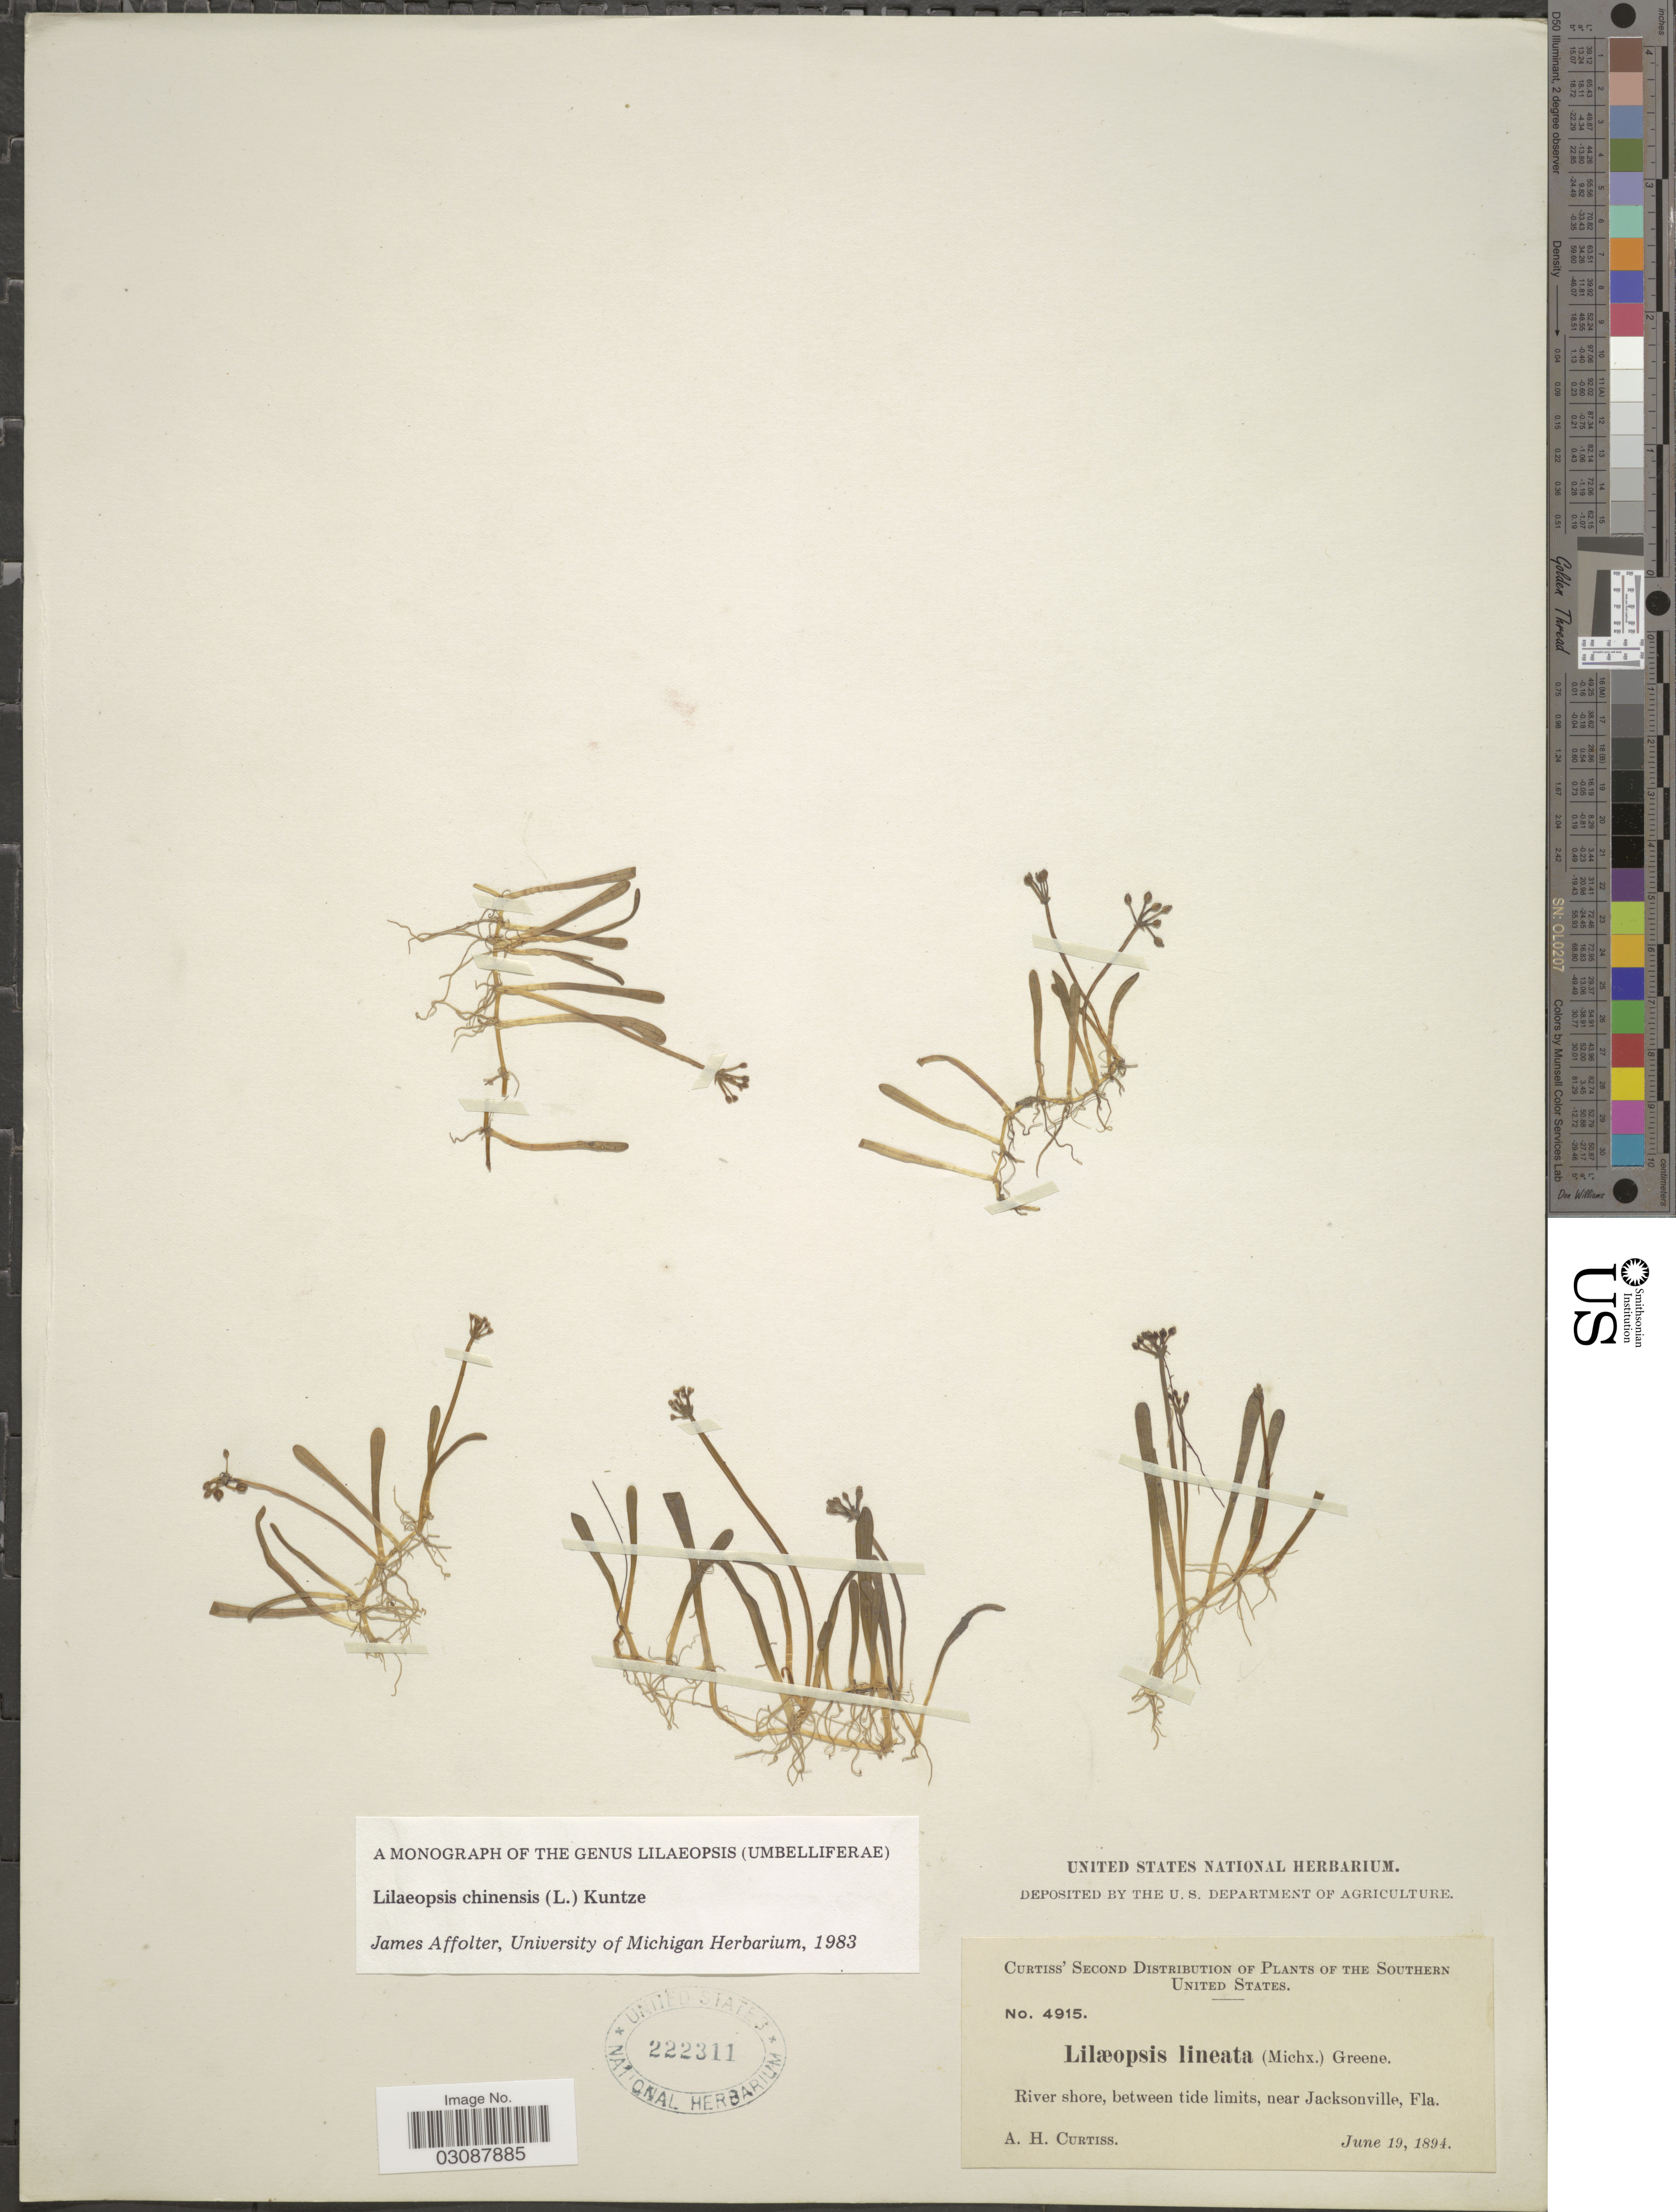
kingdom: Plantae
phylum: Tracheophyta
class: Magnoliopsida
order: Apiales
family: Apiaceae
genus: Lilaeopsis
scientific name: Lilaeopsis chinensis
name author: (L.) Kuntze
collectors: A. H. Curtiss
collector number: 4915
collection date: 1894-06-19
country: United States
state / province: Florida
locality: Southern United States. River shore, between tide limits, near Jacksonville, Fla.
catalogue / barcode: US 222311